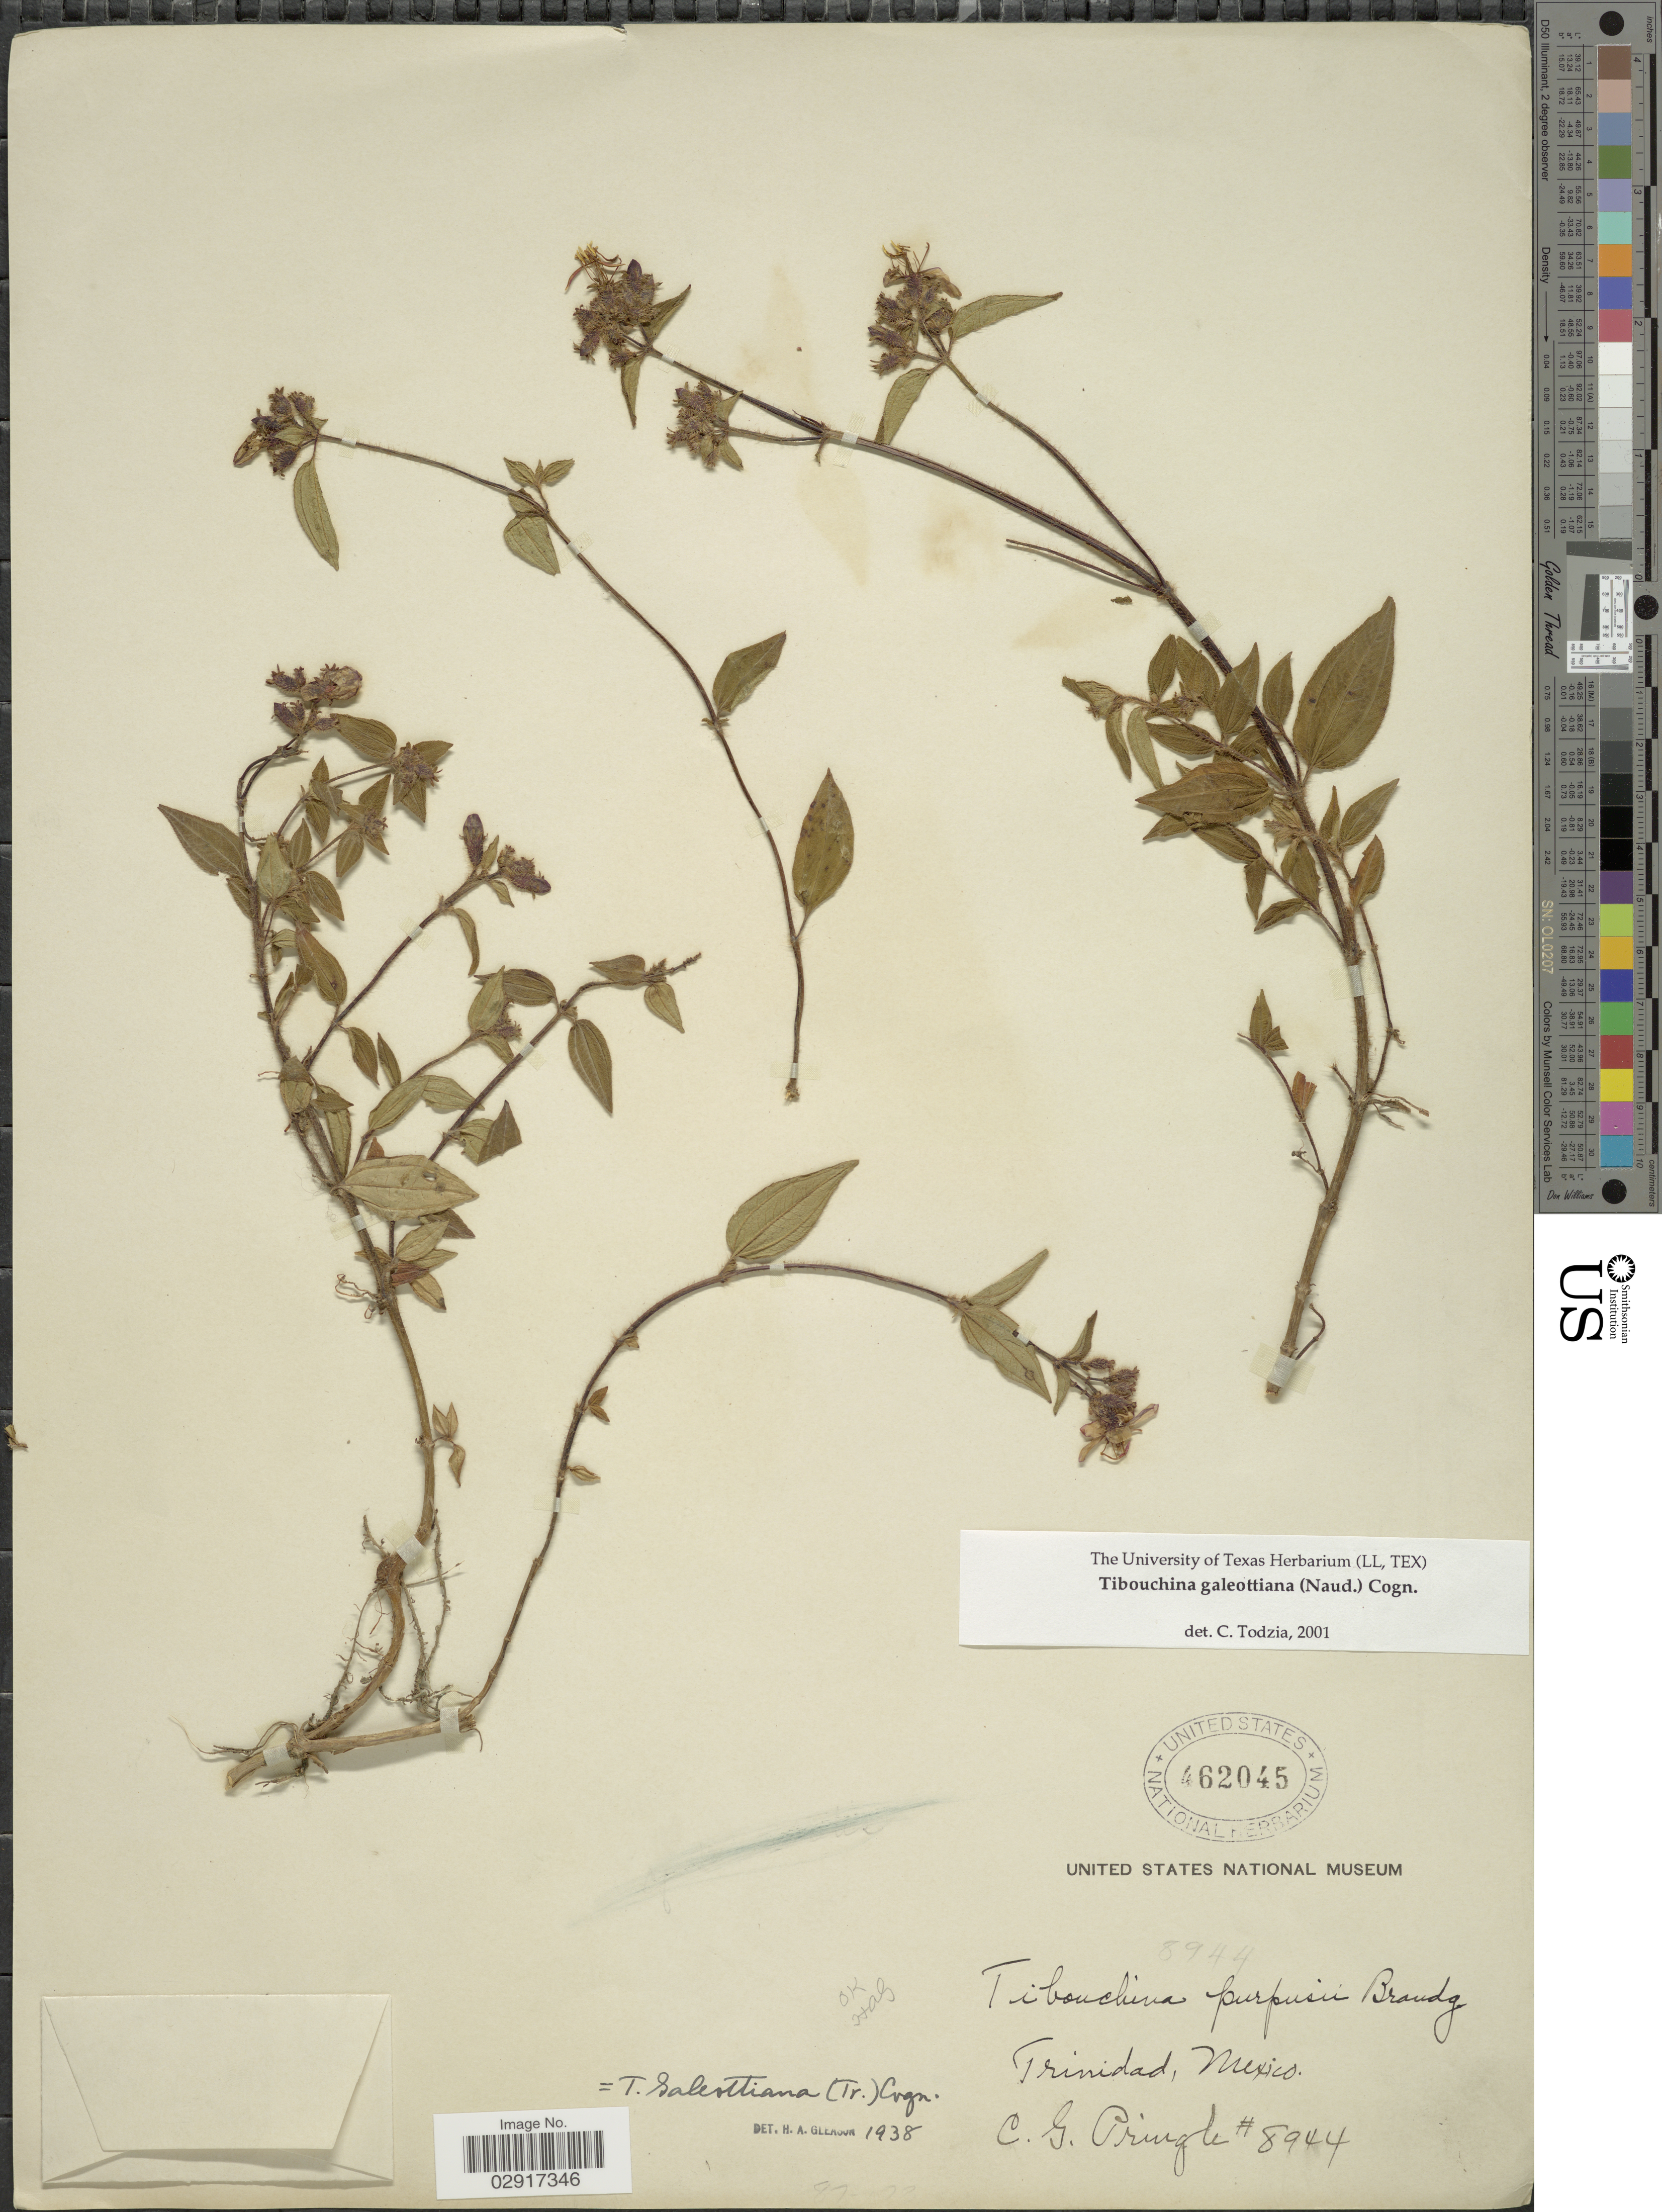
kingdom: Plantae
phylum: Tracheophyta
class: Magnoliopsida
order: Myrtales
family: Melastomataceae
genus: Chaetogastra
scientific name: Chaetogastra galeottiana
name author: (Naudin) P.J.F. Guim. & Michelang.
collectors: C. G. Pringle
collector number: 8944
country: Mexico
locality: Trinidad.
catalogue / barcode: US 462045